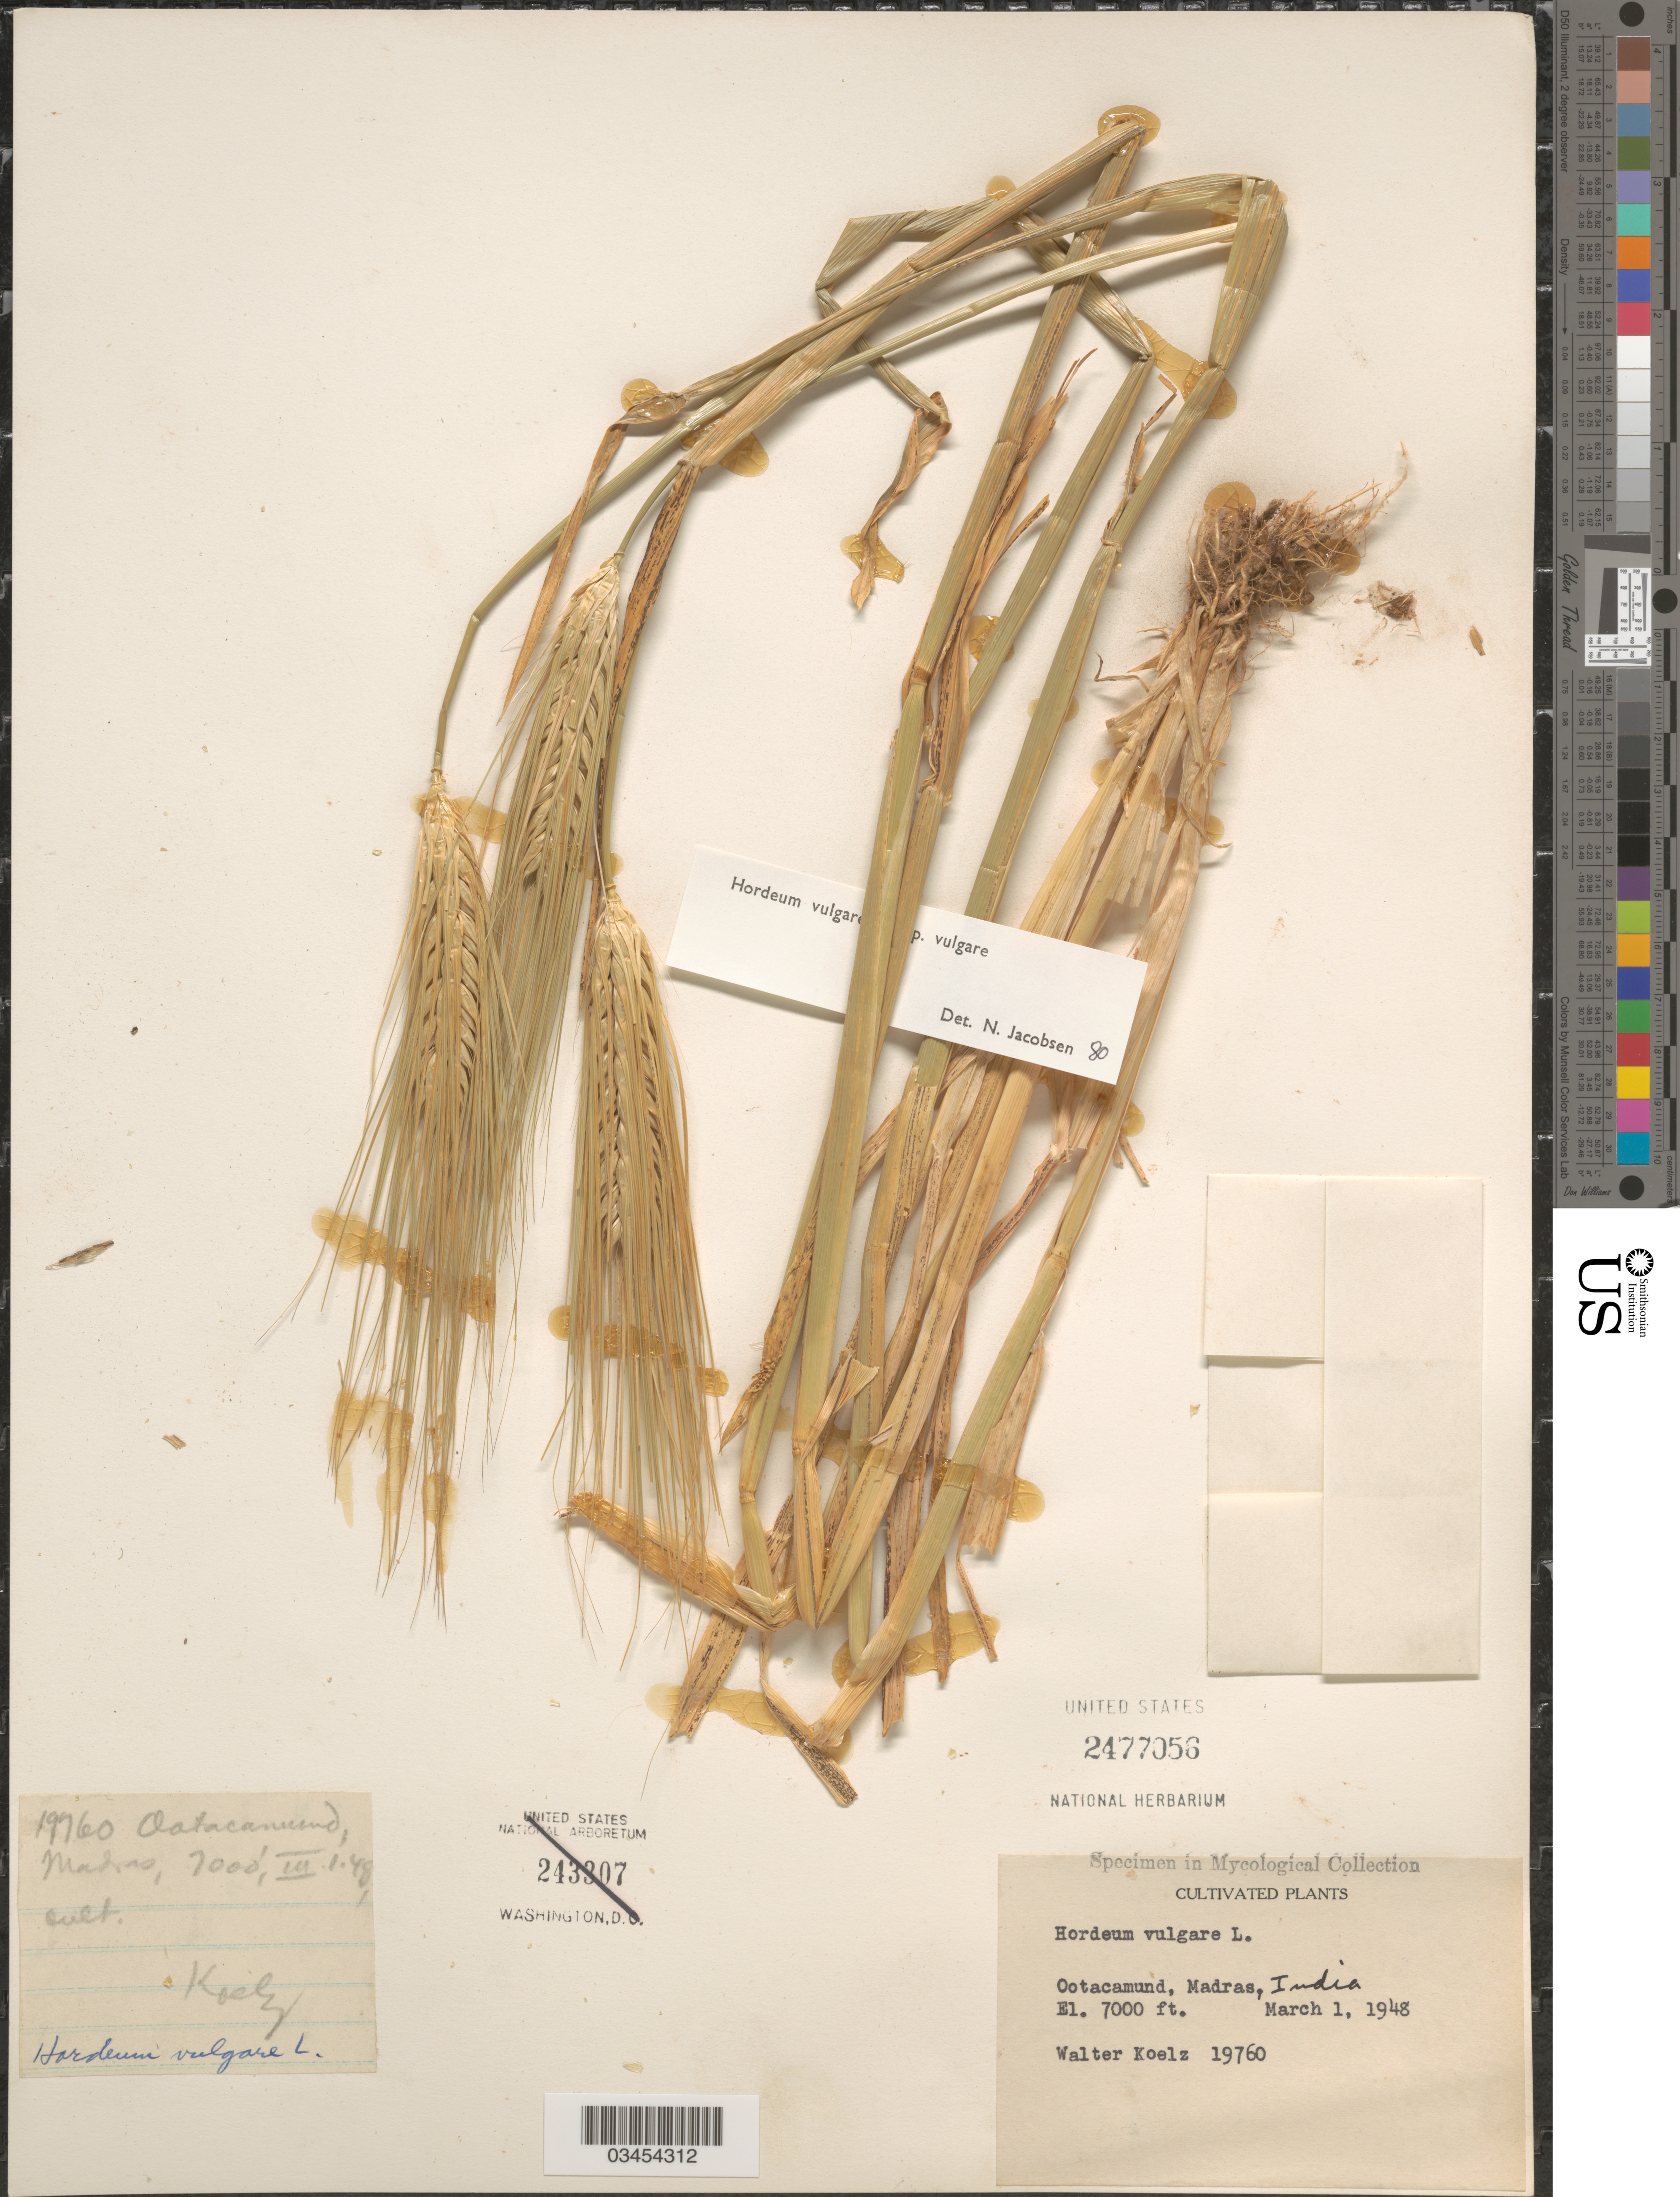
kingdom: Plantae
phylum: Tracheophyta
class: Liliopsida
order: Poales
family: Poaceae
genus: Hordeum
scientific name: Hordeum vulgare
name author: L.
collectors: W. N. Koelz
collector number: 19760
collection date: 1948-03-01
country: India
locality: Ootacamund, Madras.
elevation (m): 2134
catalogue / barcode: US 2477056